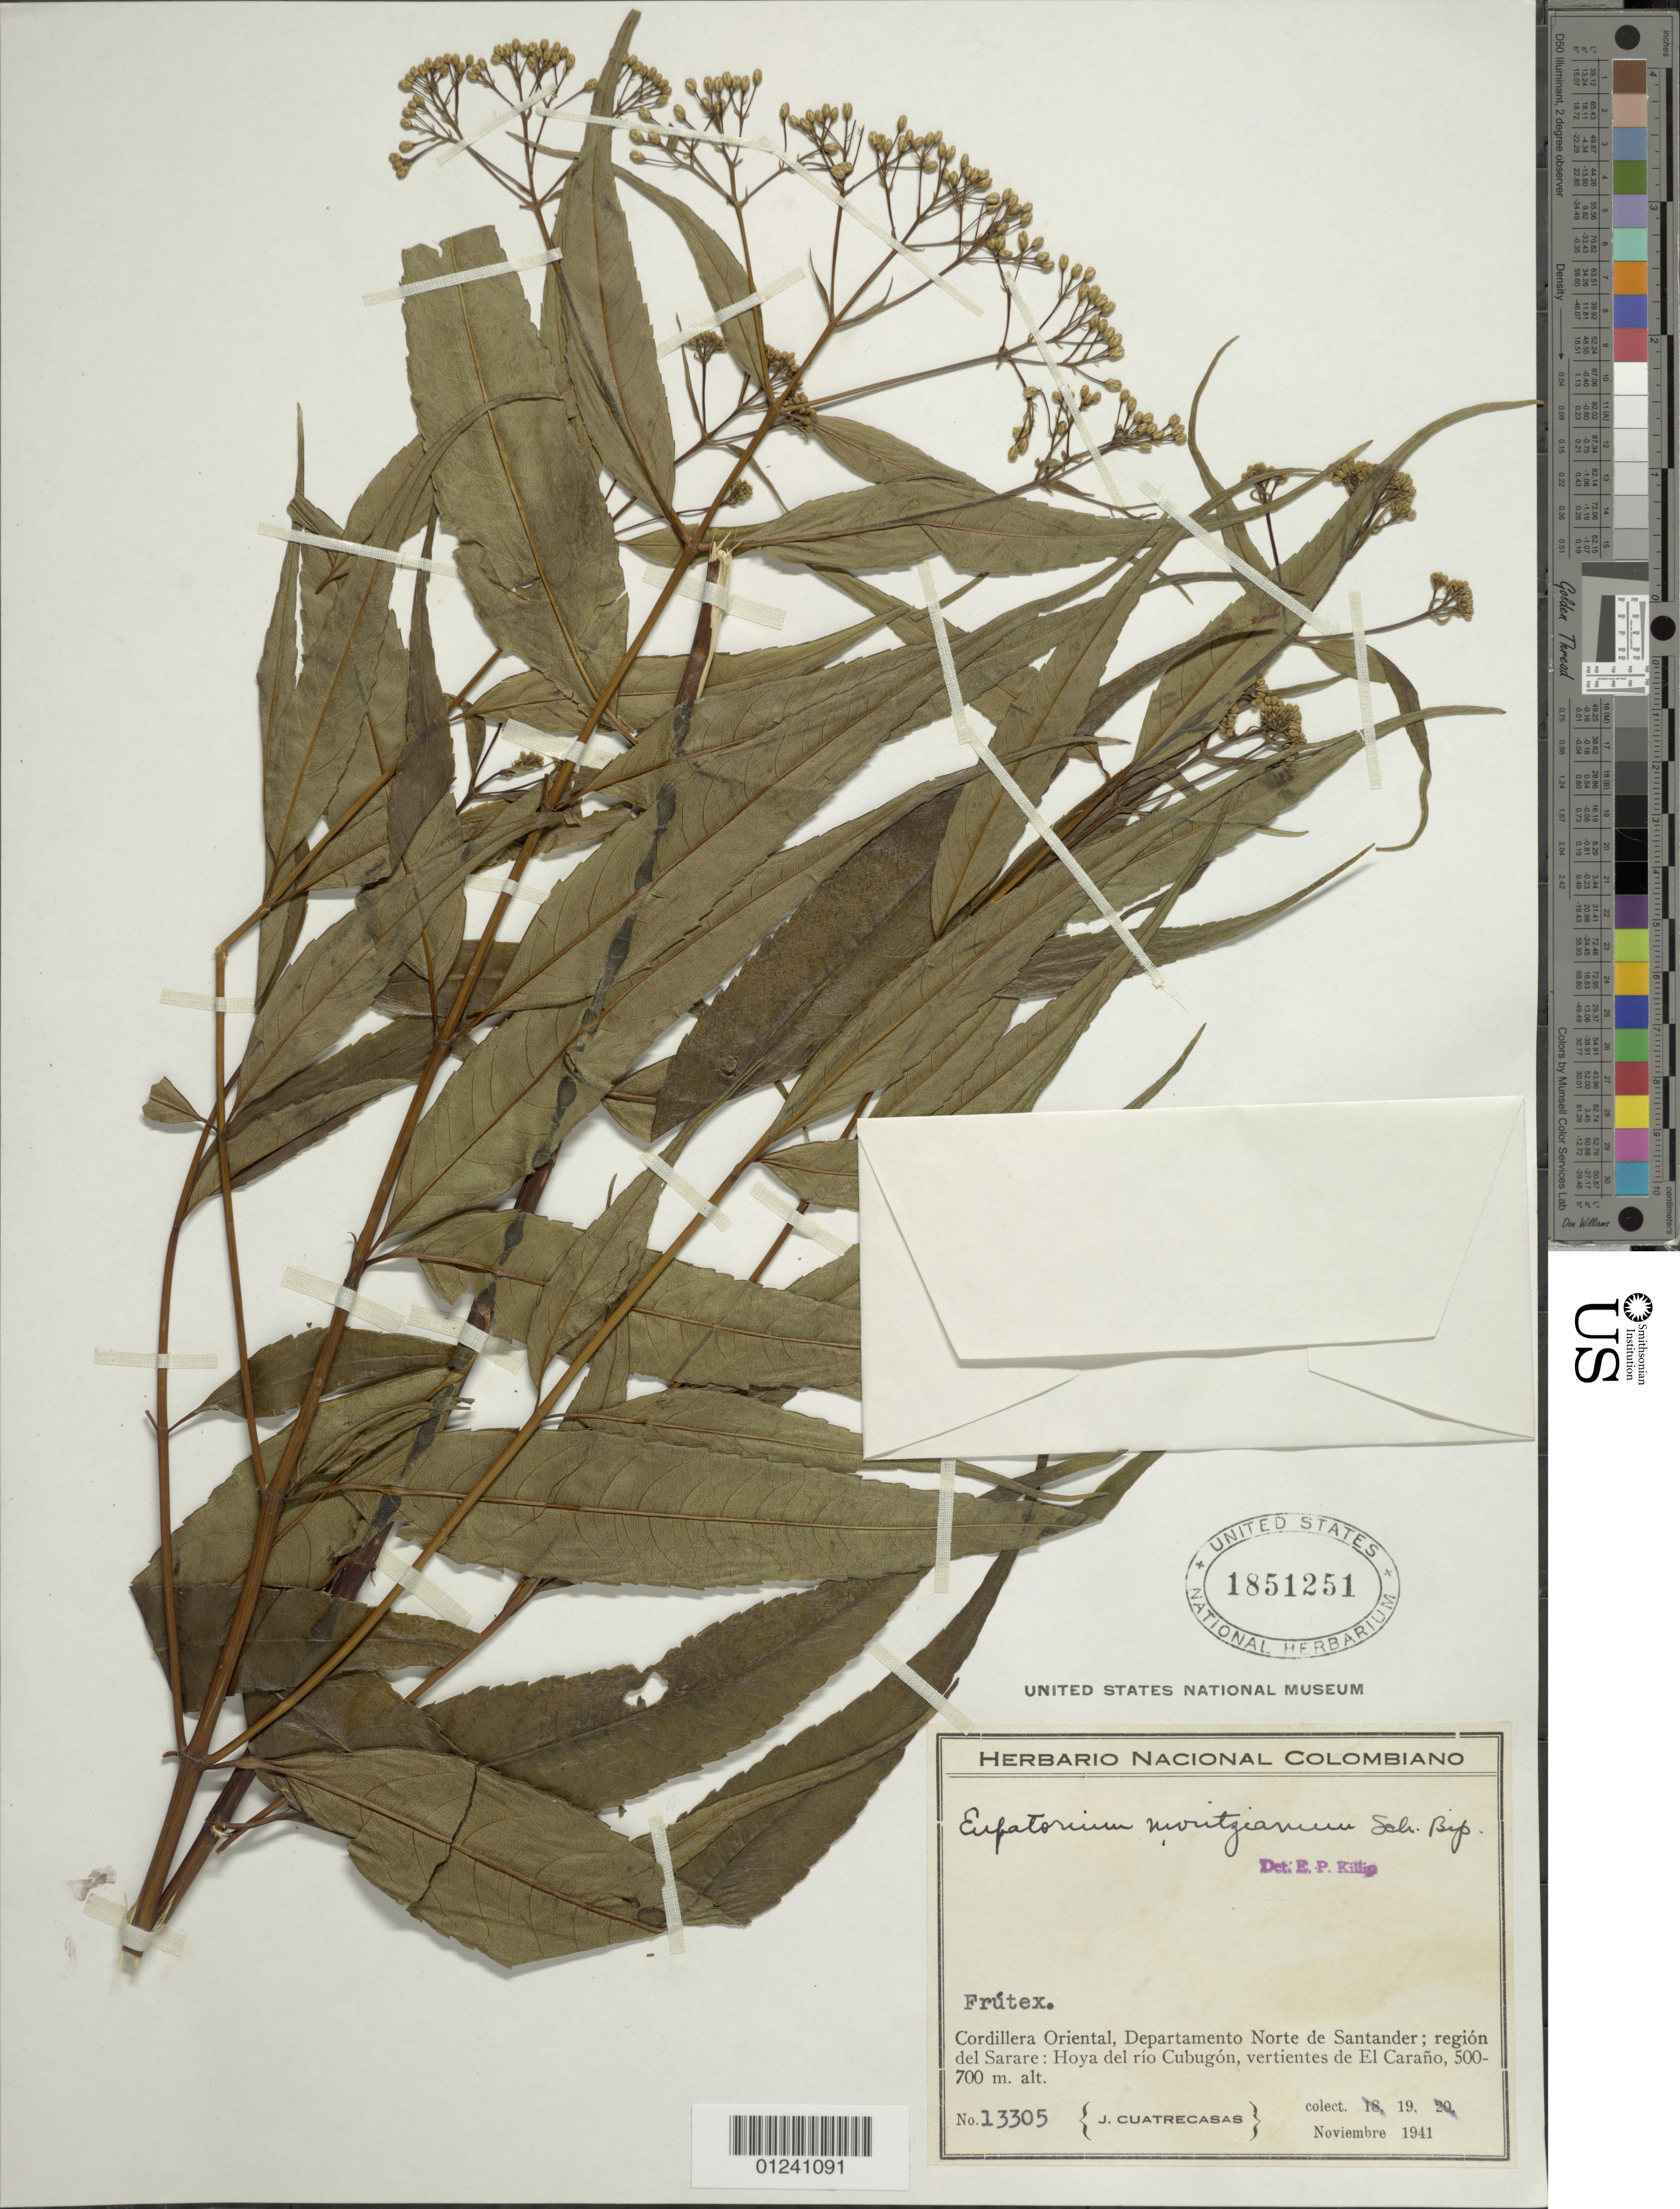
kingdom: Plantae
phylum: Tracheophyta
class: Magnoliopsida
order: Asterales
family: Asteraceae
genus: Chromolaena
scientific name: Chromolaena moritziana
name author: (Sch. Bip.) R.M. King & H. Rob.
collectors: J. Cuatrecasas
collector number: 13305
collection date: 1941-11-19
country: Colombia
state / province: Norte de Santander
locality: Cordillera Oriental; región del Sarare; hoya del río Cubugón, vertientes de El Caraño.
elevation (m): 500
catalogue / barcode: US 1851251